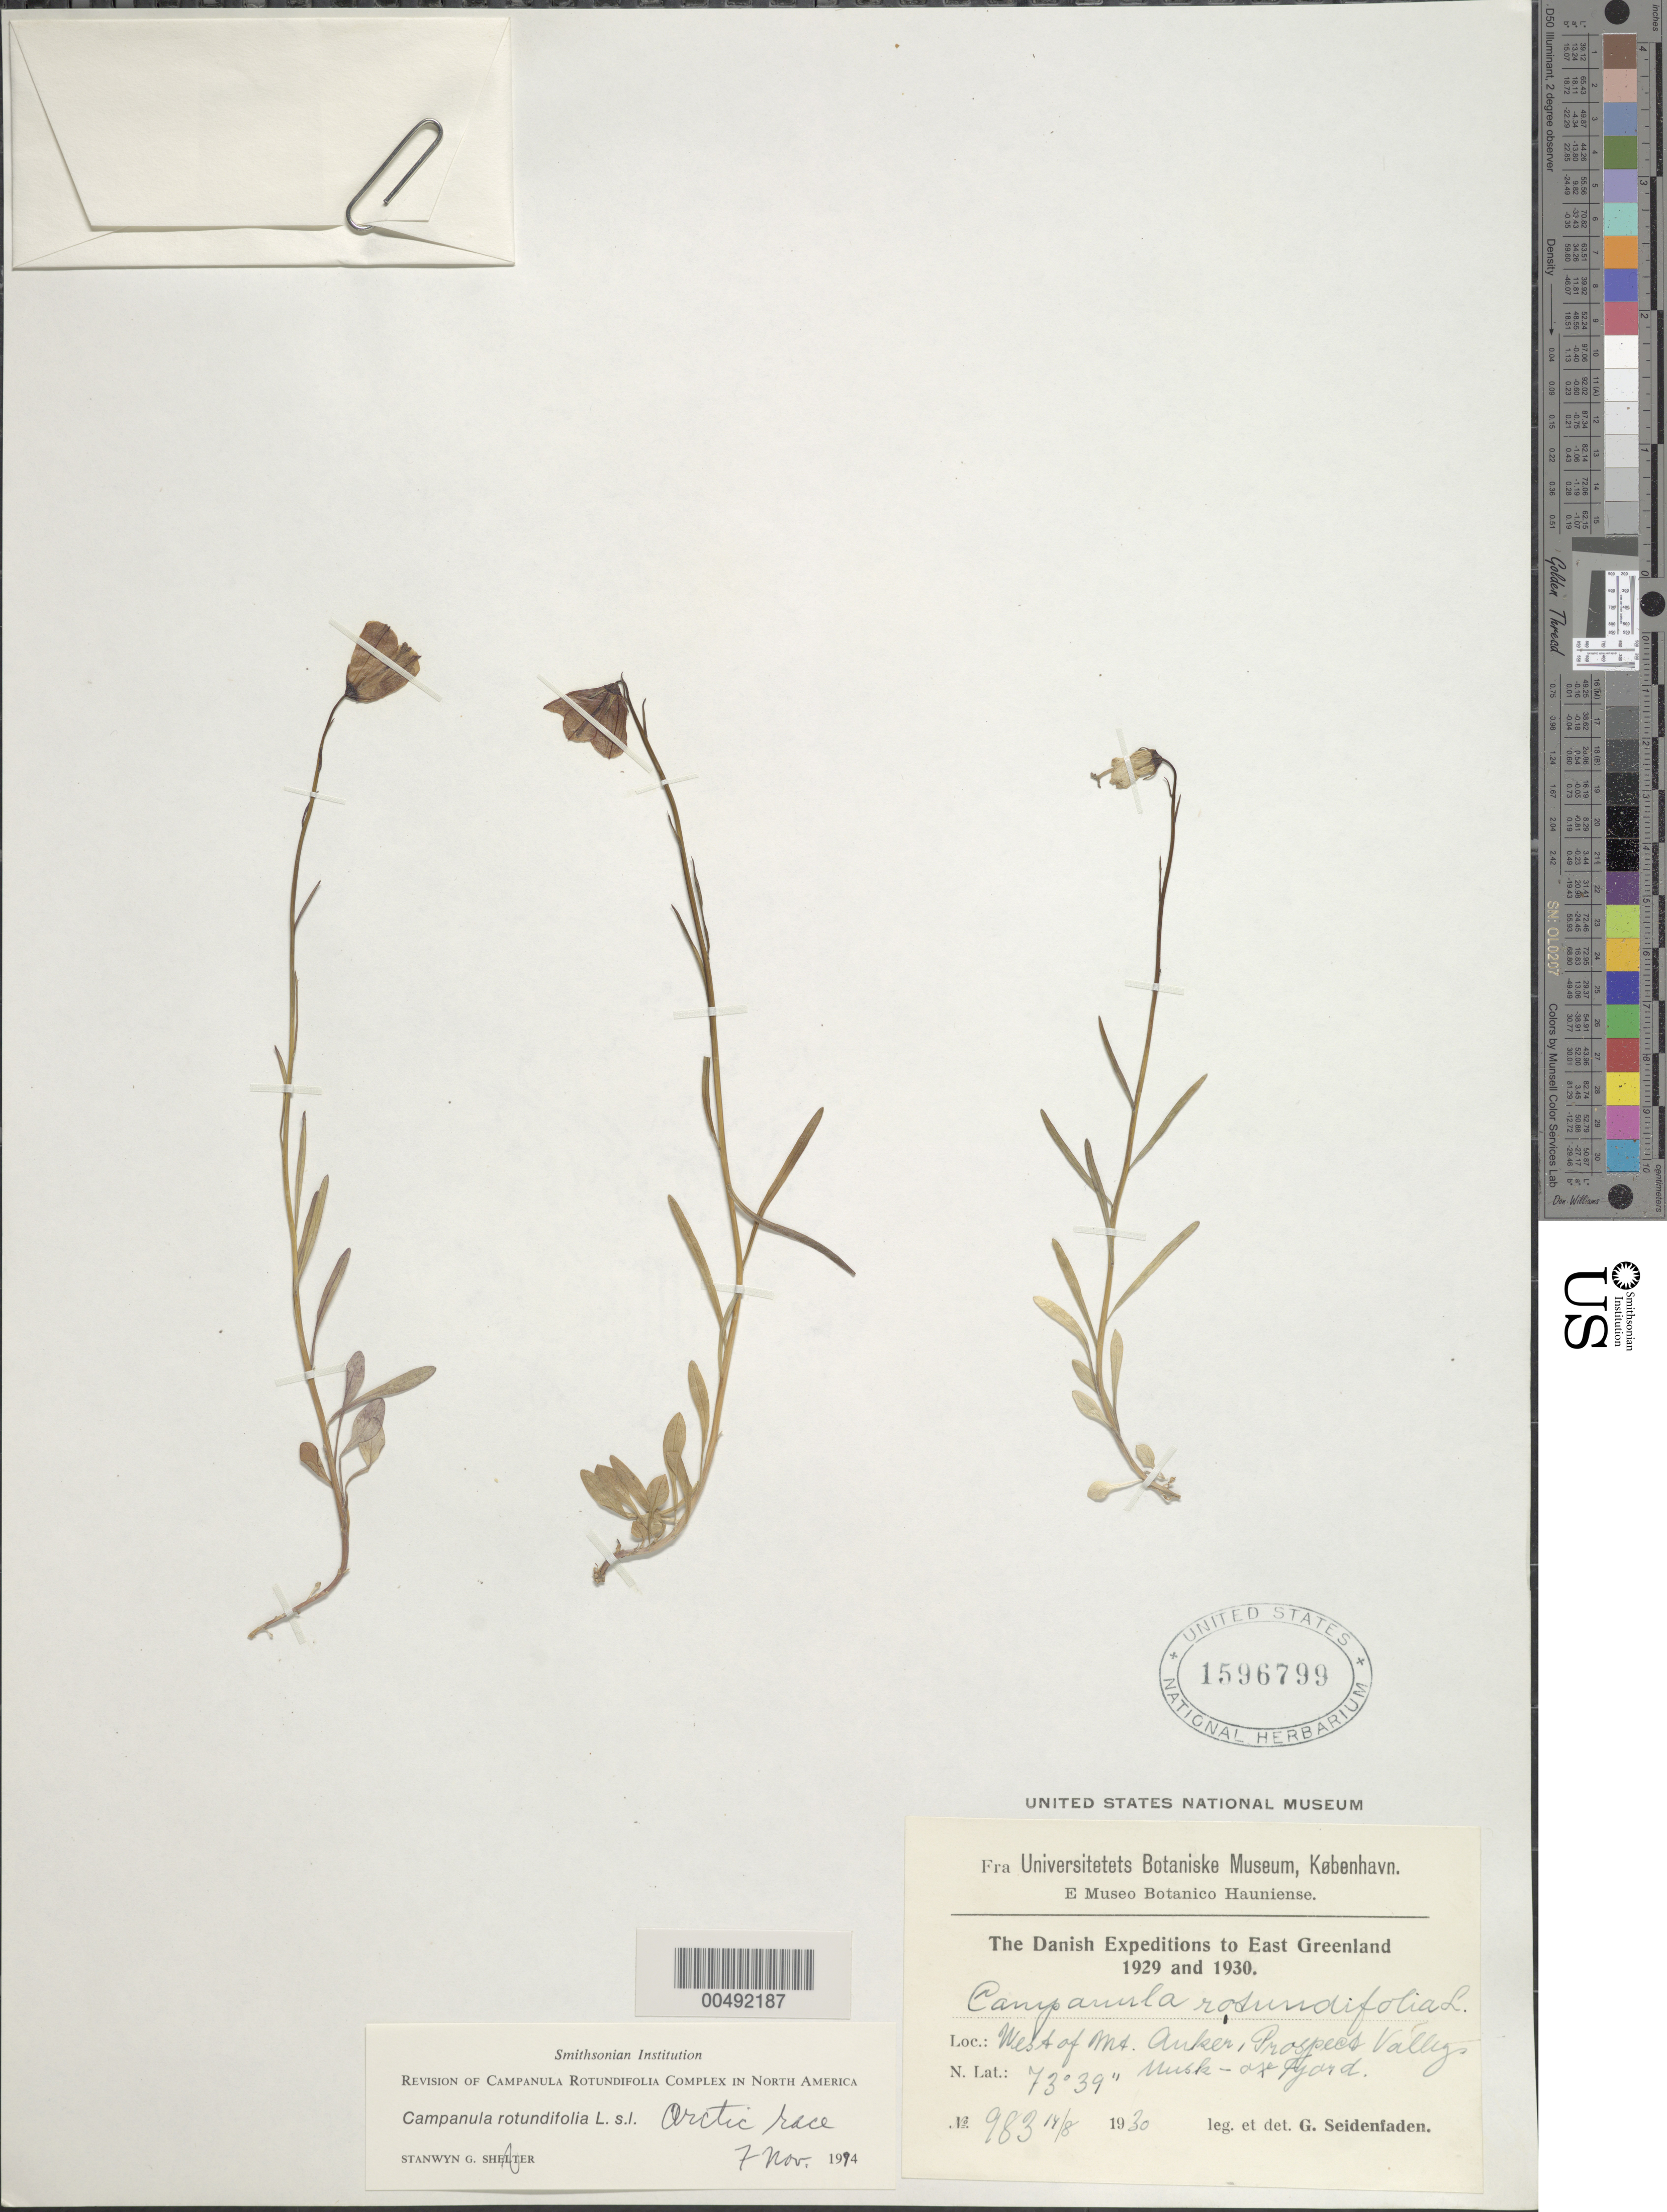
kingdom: Plantae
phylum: Tracheophyta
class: Magnoliopsida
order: Asterales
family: Campanulaceae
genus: Campanula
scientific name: Campanula rotundifolia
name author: L.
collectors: G. Seidenfaden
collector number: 983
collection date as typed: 14 Aug 1930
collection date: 1930-08-14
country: Greenland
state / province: Østgrønland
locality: East Greenland, West of Mt. Auker, Prospect Valley, Musk-Ox Fjord (lat/long recorded as: lat=73:39:0:N long=::0:)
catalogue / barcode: US 1596799